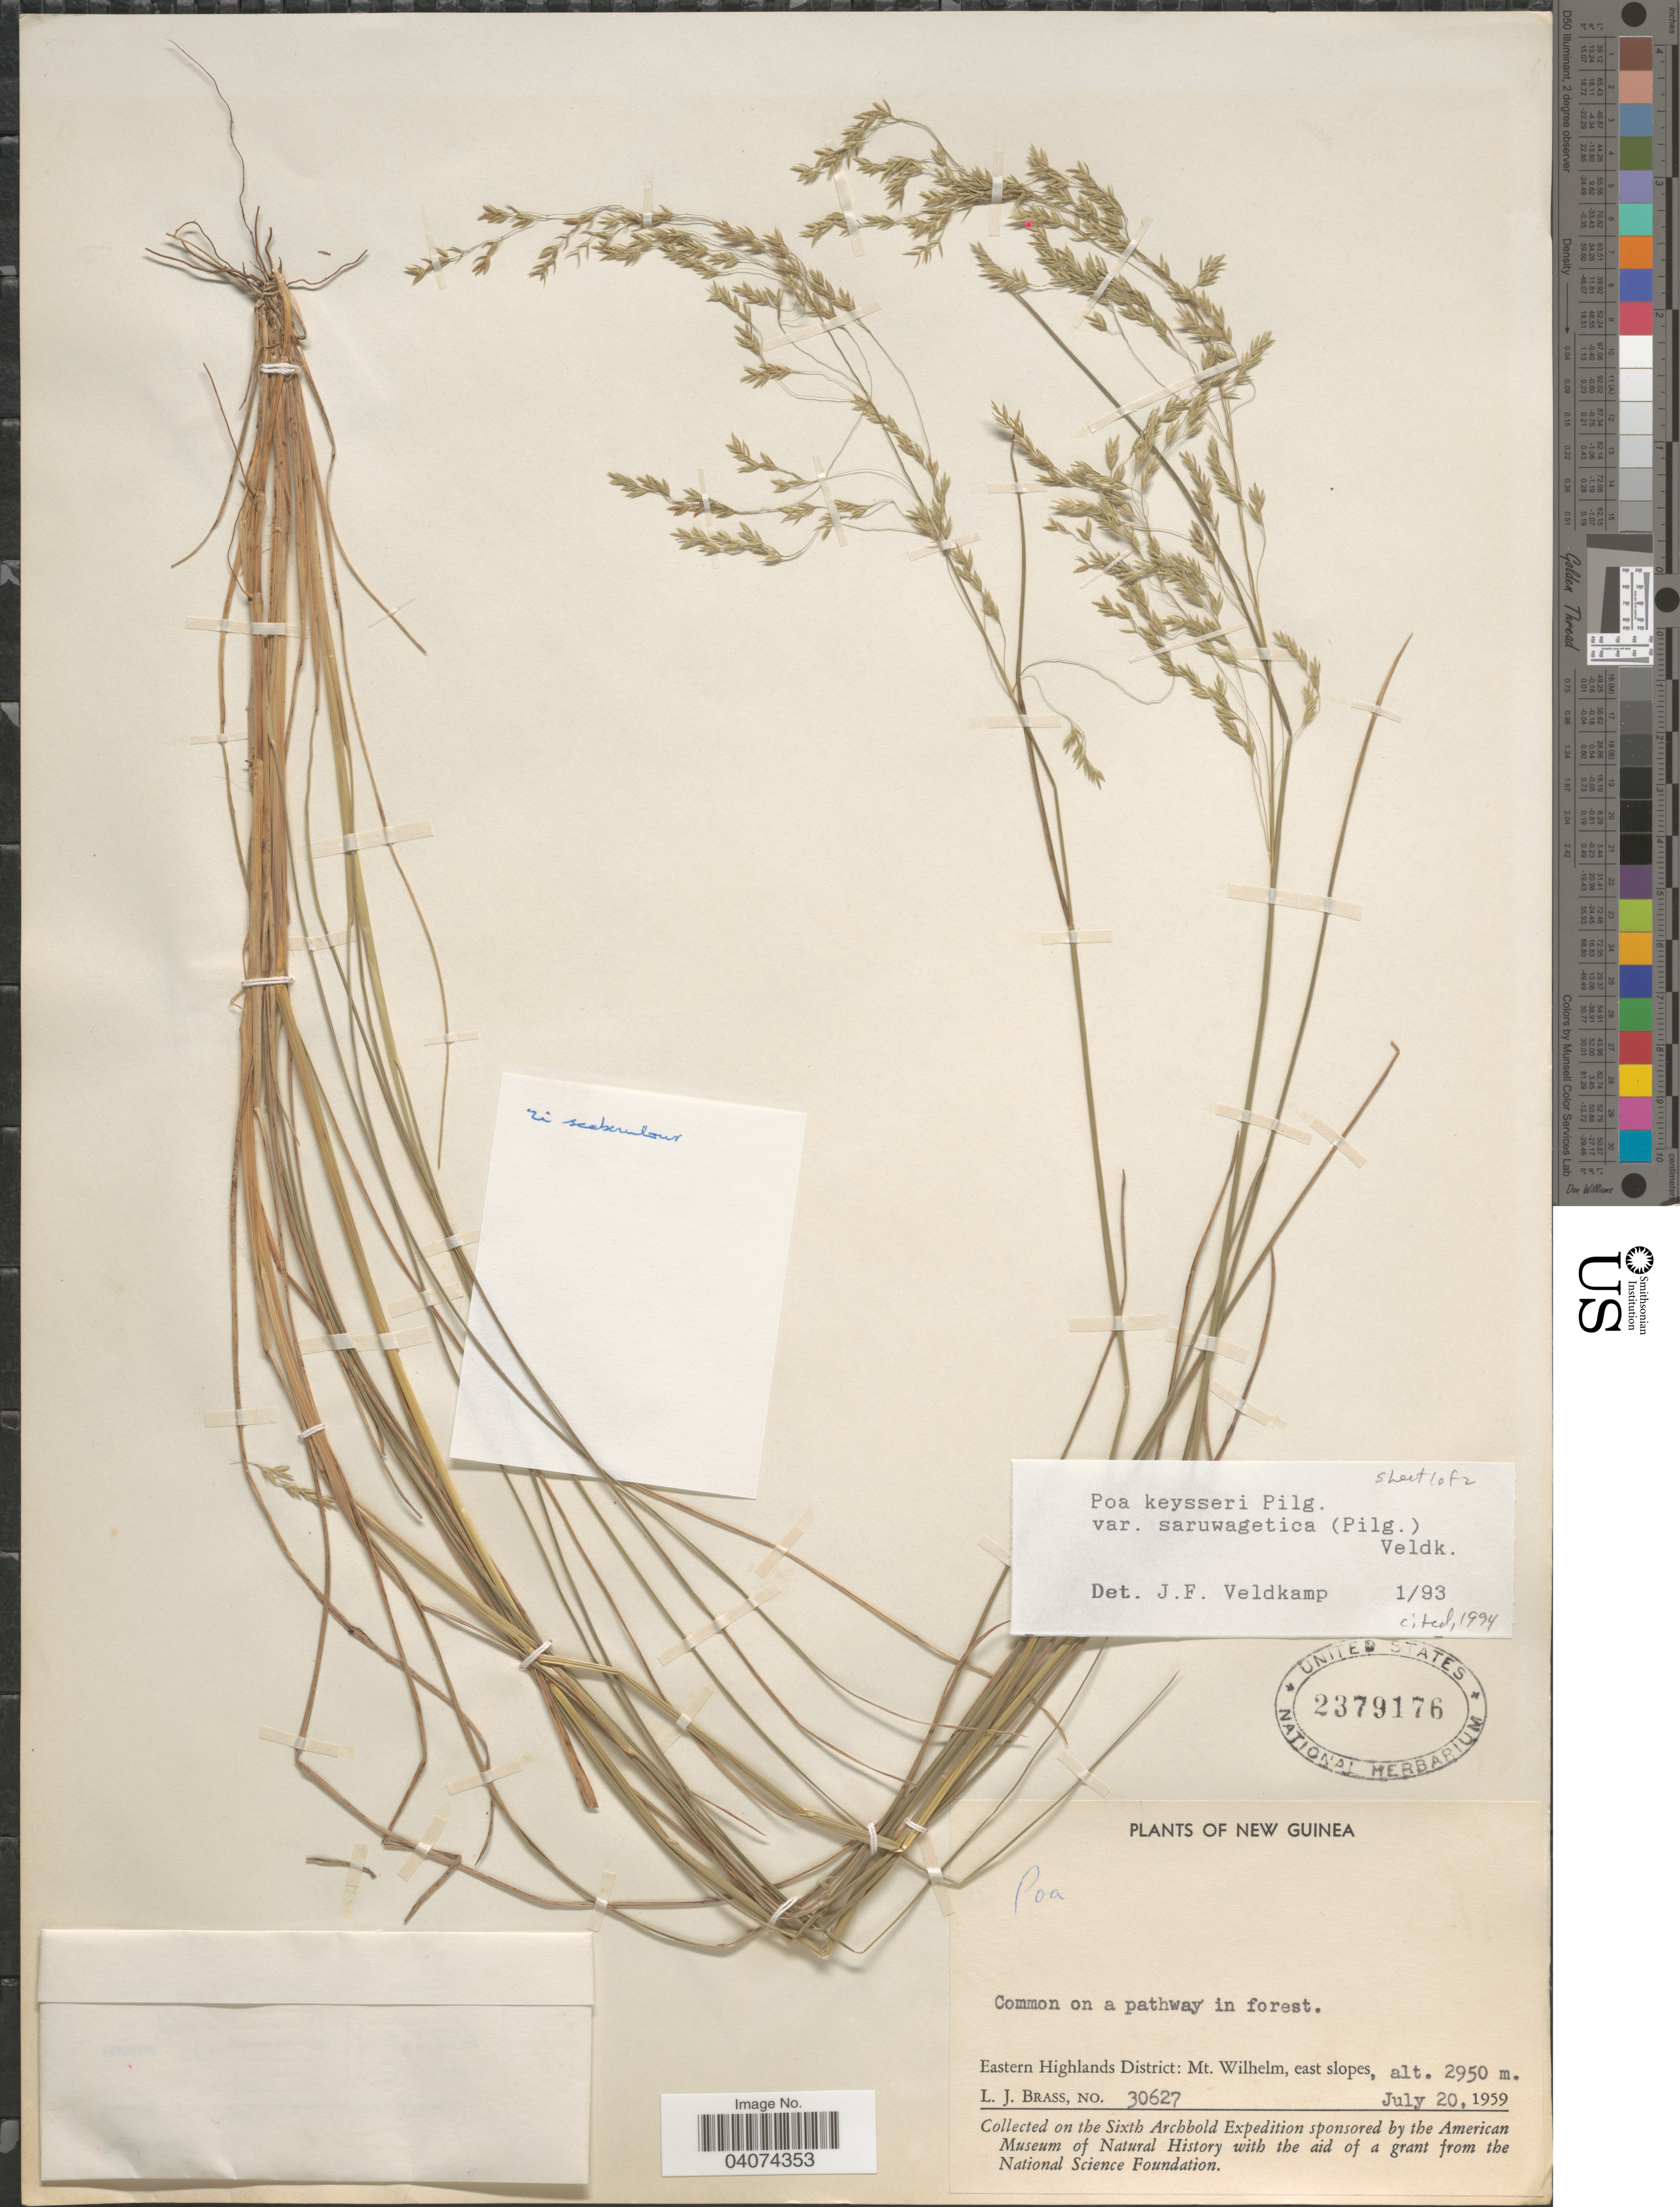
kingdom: Plantae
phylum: Tracheophyta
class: Liliopsida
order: Poales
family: Poaceae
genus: Poa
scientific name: Poa keysseri subsp. saruwagetica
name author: (Pilg.) Veldkamp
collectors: L. J. Brass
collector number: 30627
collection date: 1959-07-20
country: Papua New Guinea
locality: New Guinea. Common on a pathway in forest. Eastern Highlands District: Mt. Wilhelm, east slopes. The Sixth Archbold Expedition.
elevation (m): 2950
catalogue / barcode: US 2379176